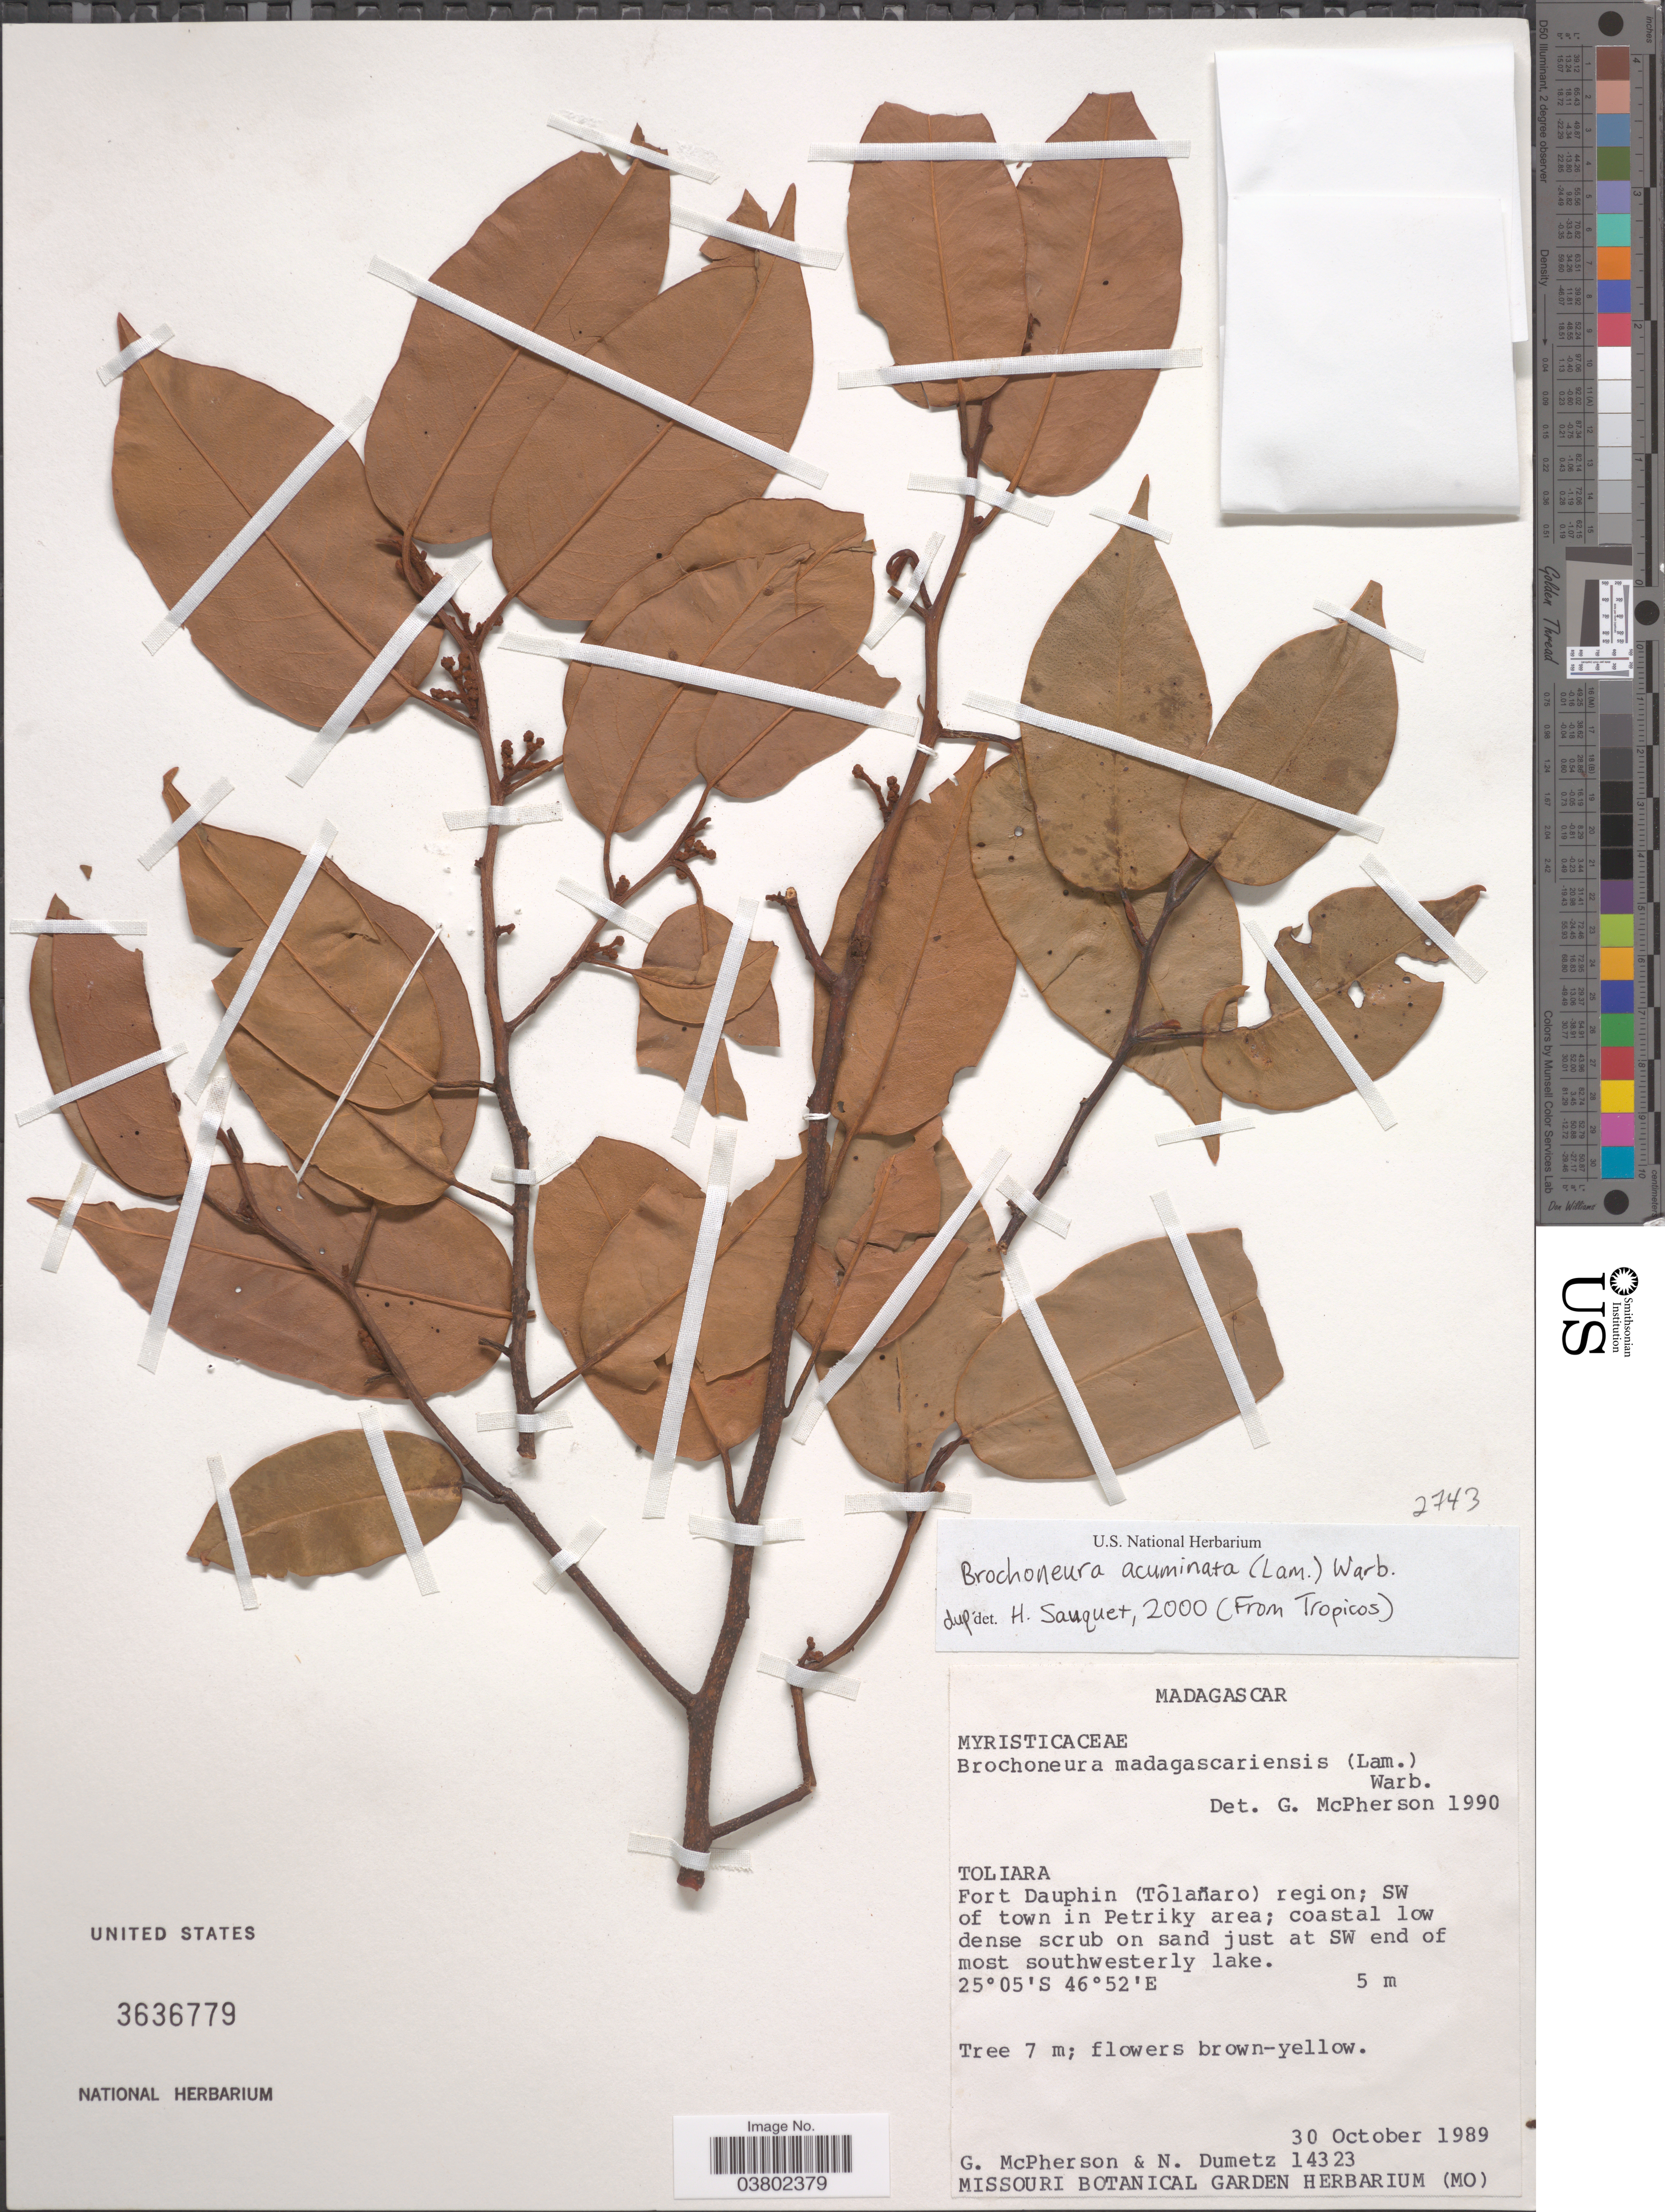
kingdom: Plantae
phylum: Tracheophyta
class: Magnoliopsida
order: Magnoliales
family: Myristicaceae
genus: Brochoneura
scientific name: Brochoneura sp.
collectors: G. McPherson & N. Dumetz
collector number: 14323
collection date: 1989-10-30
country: Madagascar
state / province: Anosy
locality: Fort Dauphin (Tôlañaro) region; SW of town in Petriky area; Just at SW end of most southwesterly lake.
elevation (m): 5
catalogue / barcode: US 3636779